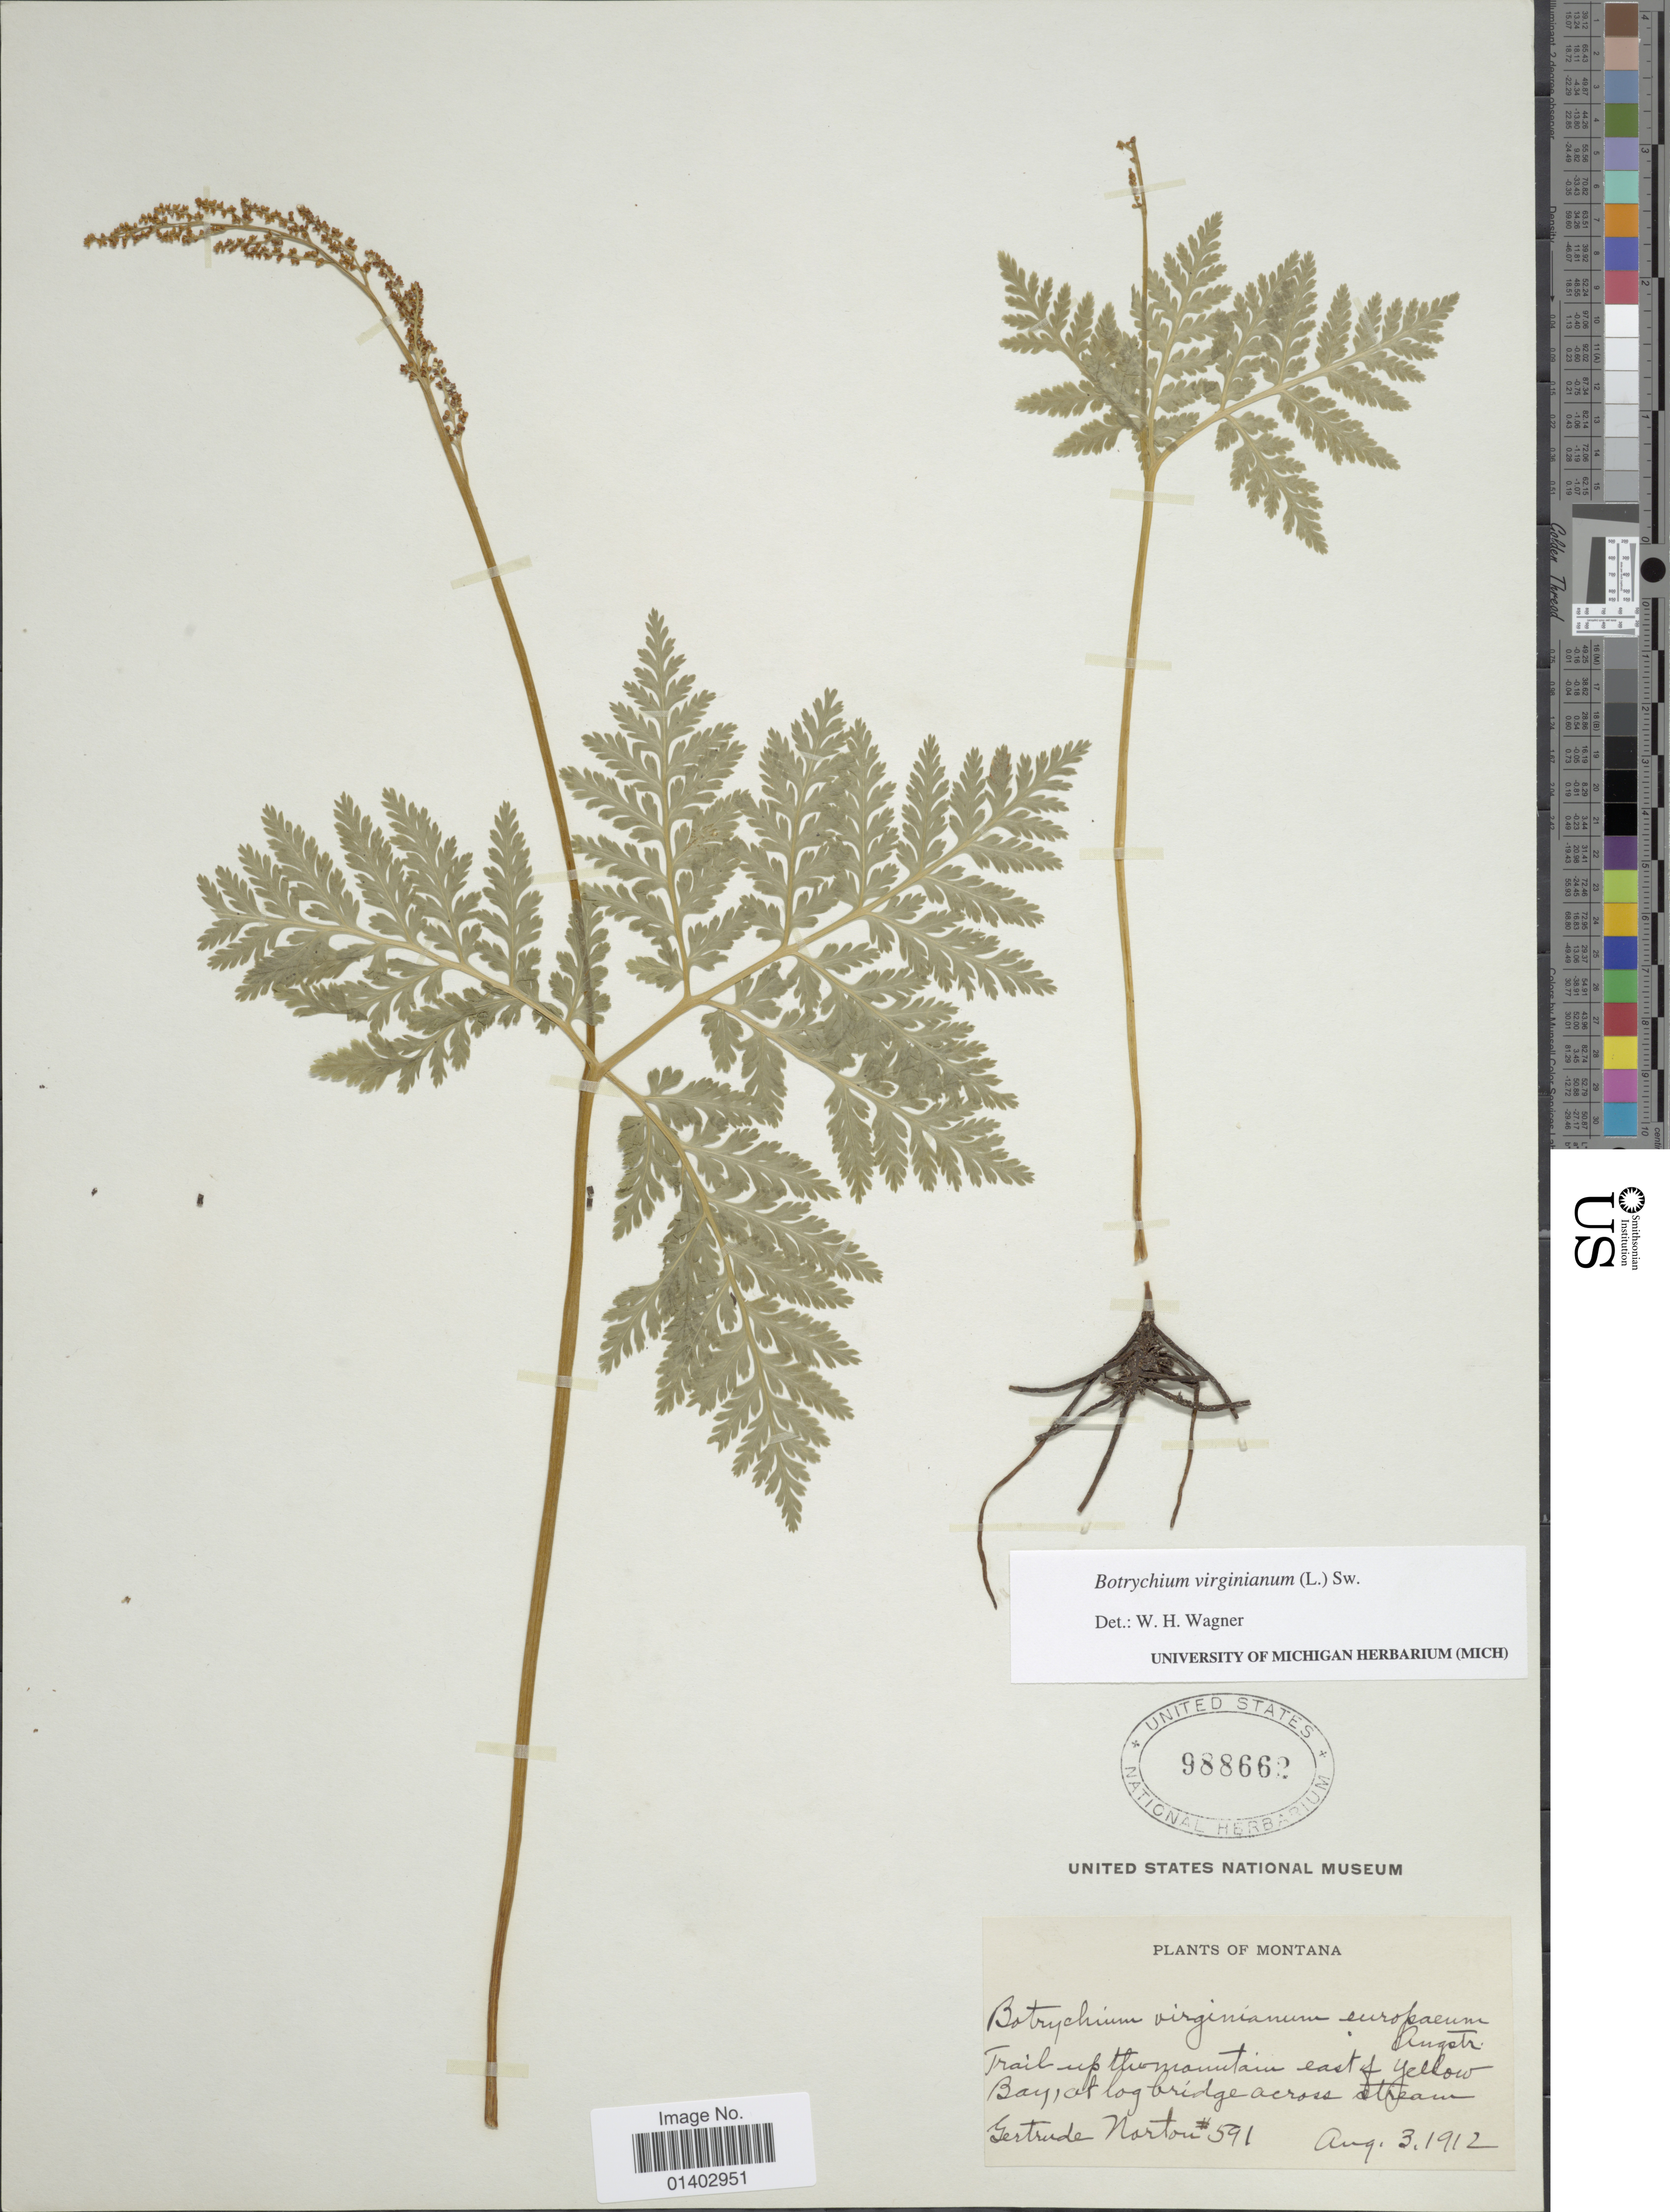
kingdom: Plantae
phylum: Tracheophyta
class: Polypodiopsida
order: Ophioglossales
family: Ophioglossaceae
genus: Botrychium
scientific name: Botrychium virginianum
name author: (L.) Sw.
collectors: G. Norton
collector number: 591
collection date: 1912-08-03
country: United States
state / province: Montana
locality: Trail up the mountain east of Yellow bay, at log bridge across stream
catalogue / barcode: US 988662